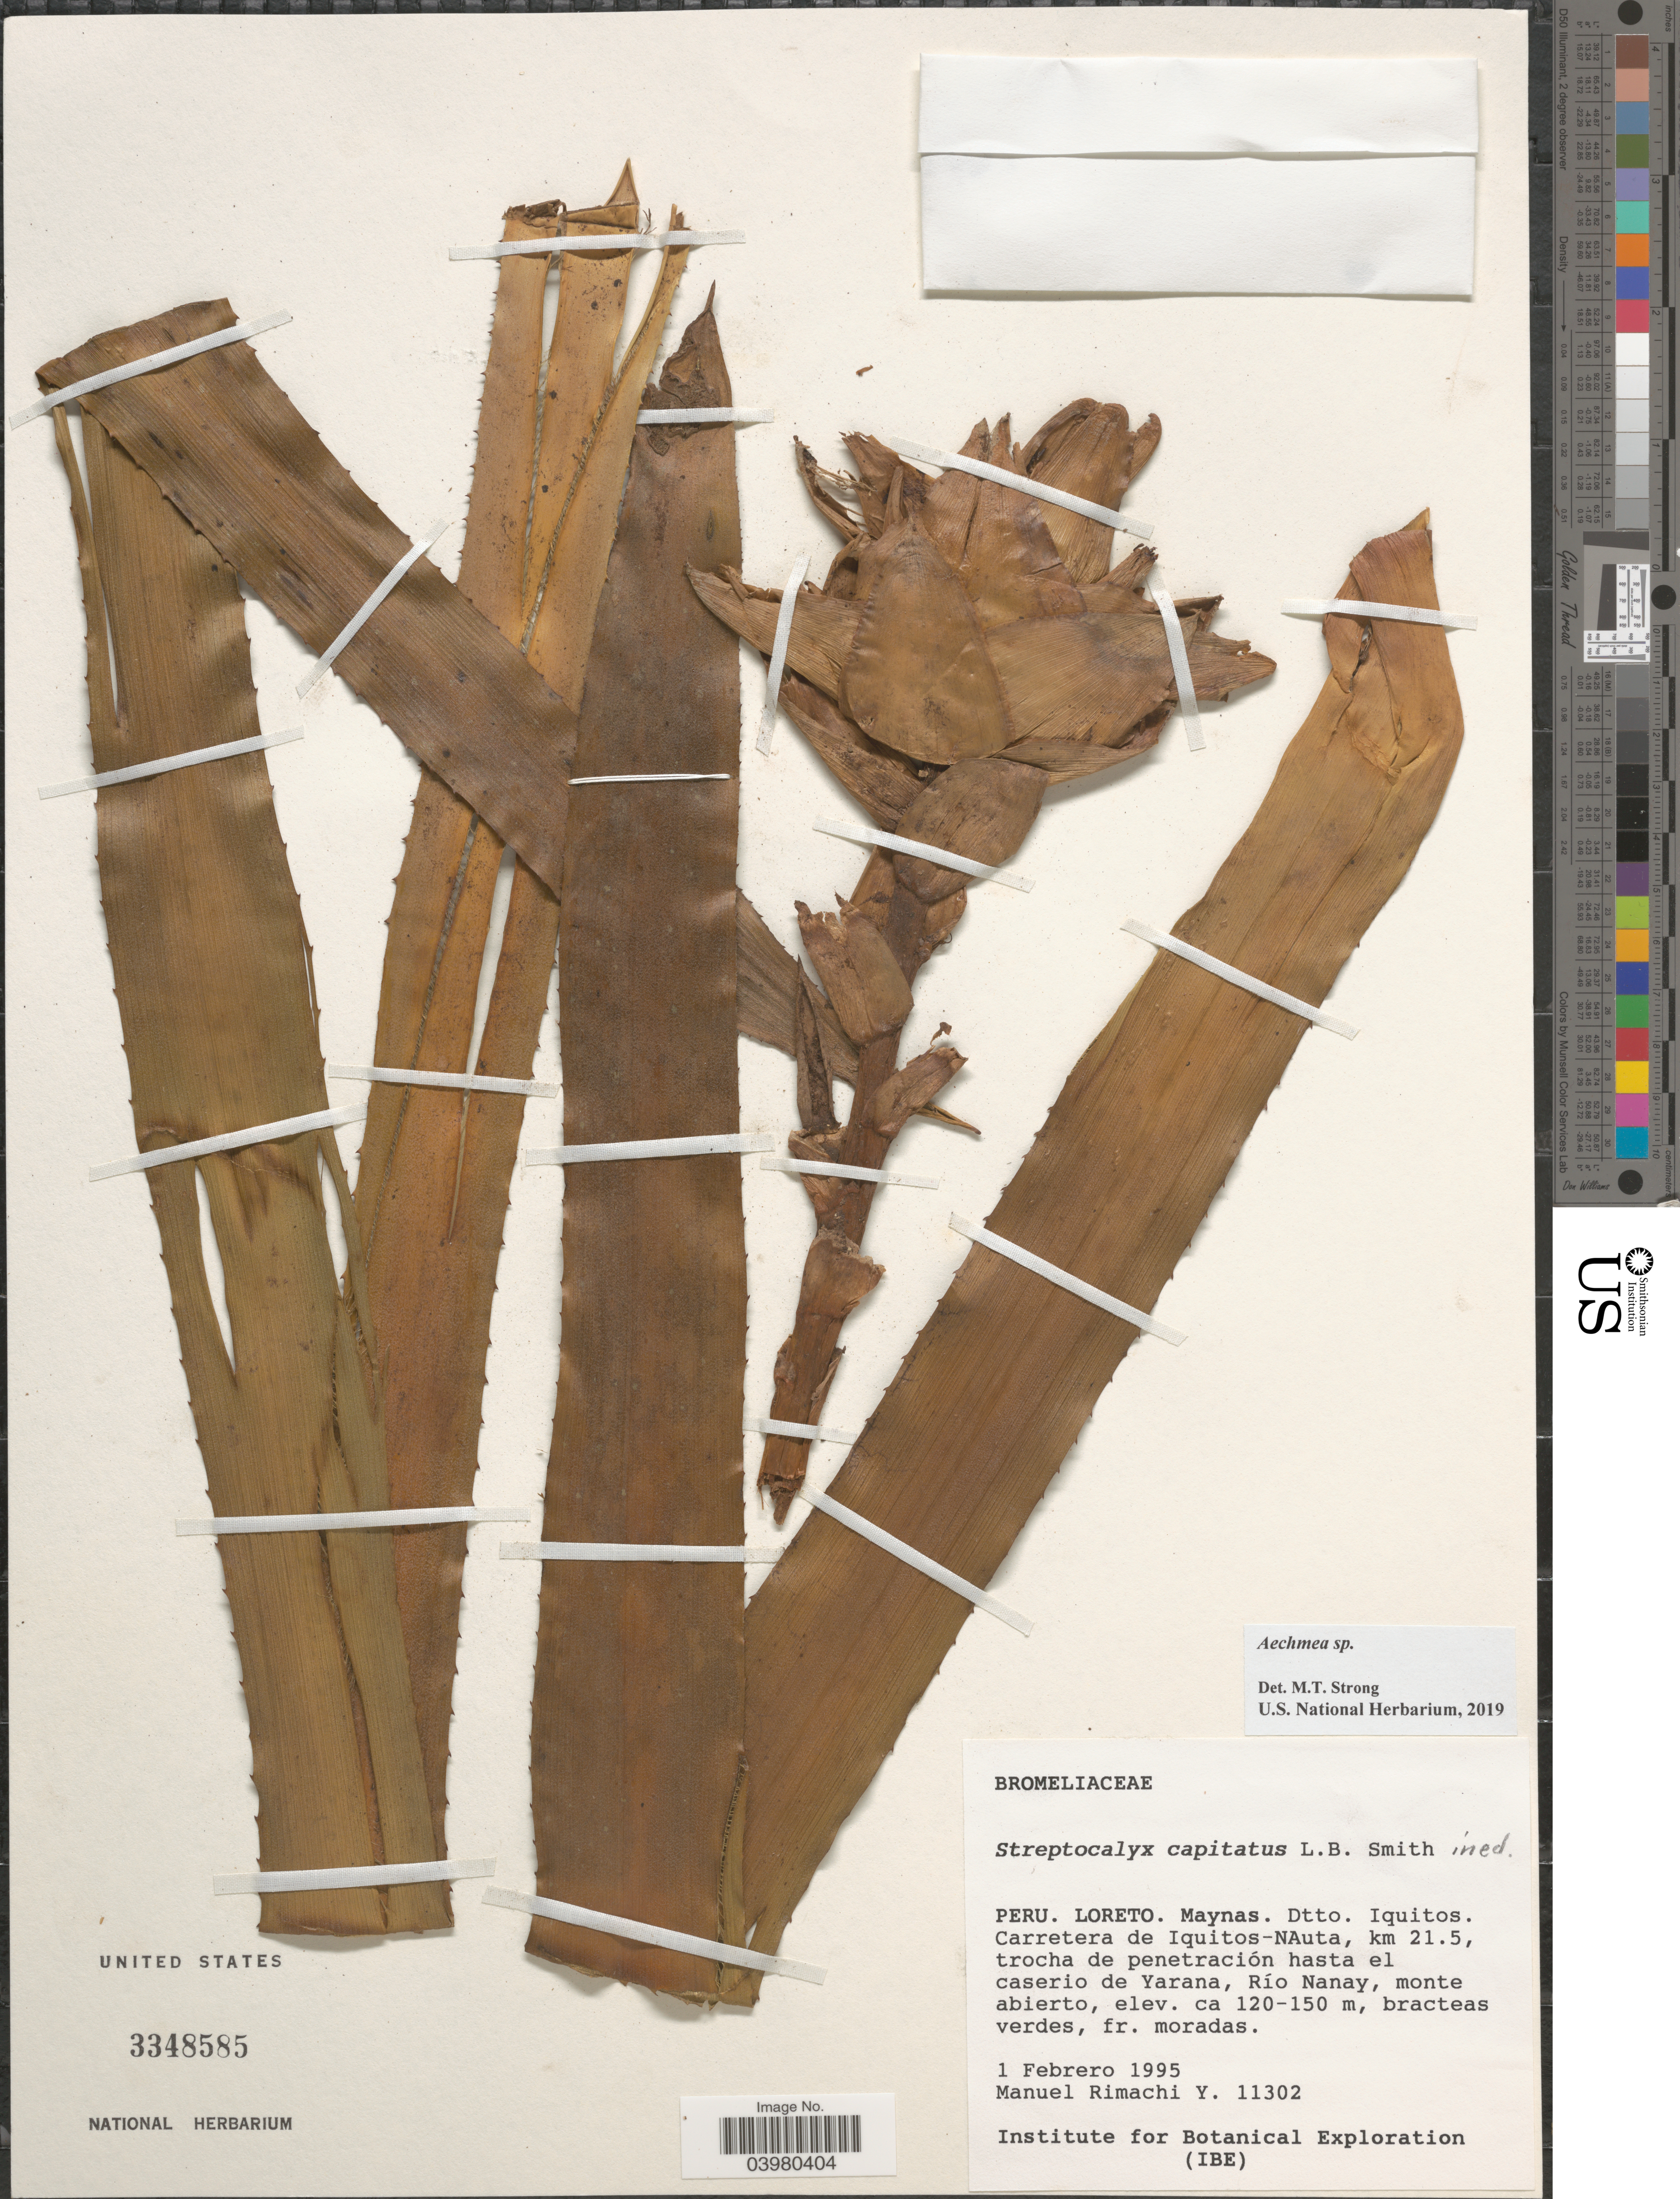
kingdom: Plantae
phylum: Tracheophyta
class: Liliopsida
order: Poales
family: Bromeliaceae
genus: Aechmea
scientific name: Aechmea sp.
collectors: M. Rimachi Y.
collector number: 11302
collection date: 1995-02-01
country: Peru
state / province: Loreto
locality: Maynas. Dtto. Iquitos. Carretera de Iquitos-NAuta, km 21.5, trocha de penetración hasta el caserio de Yarana, Río Nanay, monte abierto.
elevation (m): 120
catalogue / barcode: US 3348585